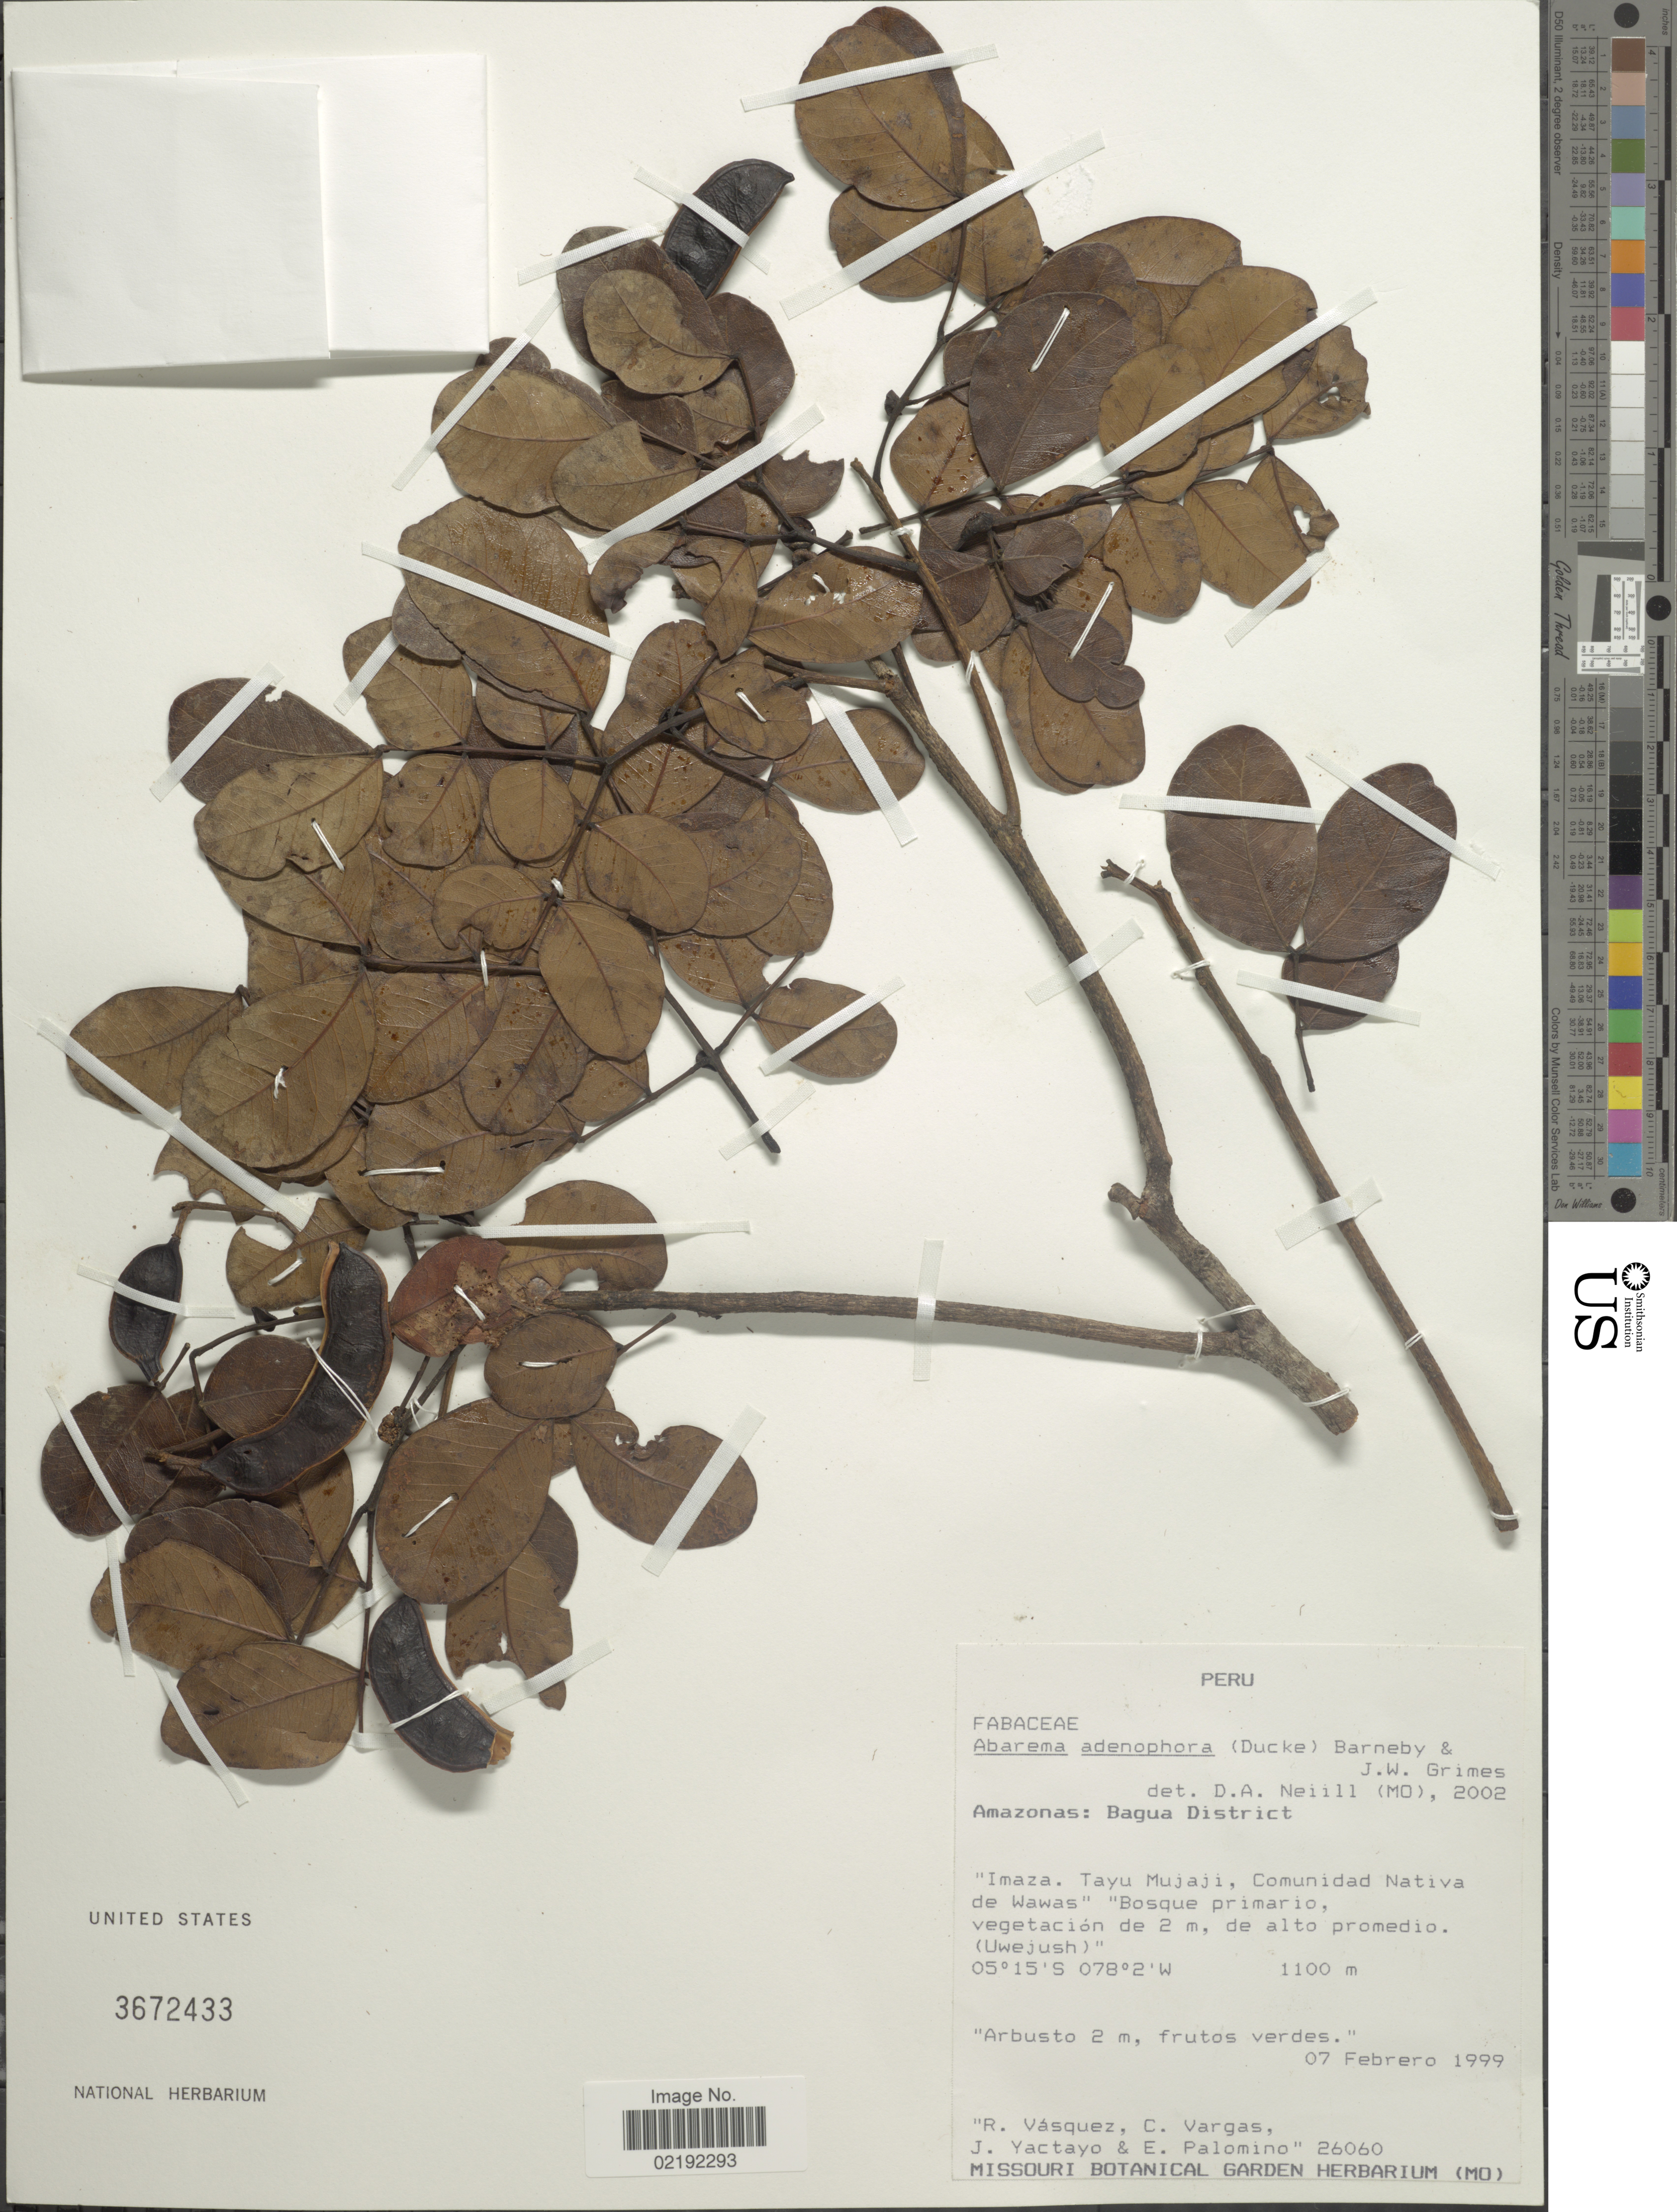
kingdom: Plantae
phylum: Tracheophyta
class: Magnoliopsida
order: Fabales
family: Fabaceae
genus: Abarema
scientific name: Abarema adenophora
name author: (Ducke) Barneby & J.W. Grimes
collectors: R. Vásquez, C. Vargas, J. Yactayo & E. Palomino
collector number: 26060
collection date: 1999-02-07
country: Peru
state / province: Amazonas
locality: Bagua District, Imaza, Tayu Mujaji, Comunidad Nativa de Wawas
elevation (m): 1100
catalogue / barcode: US 3672433